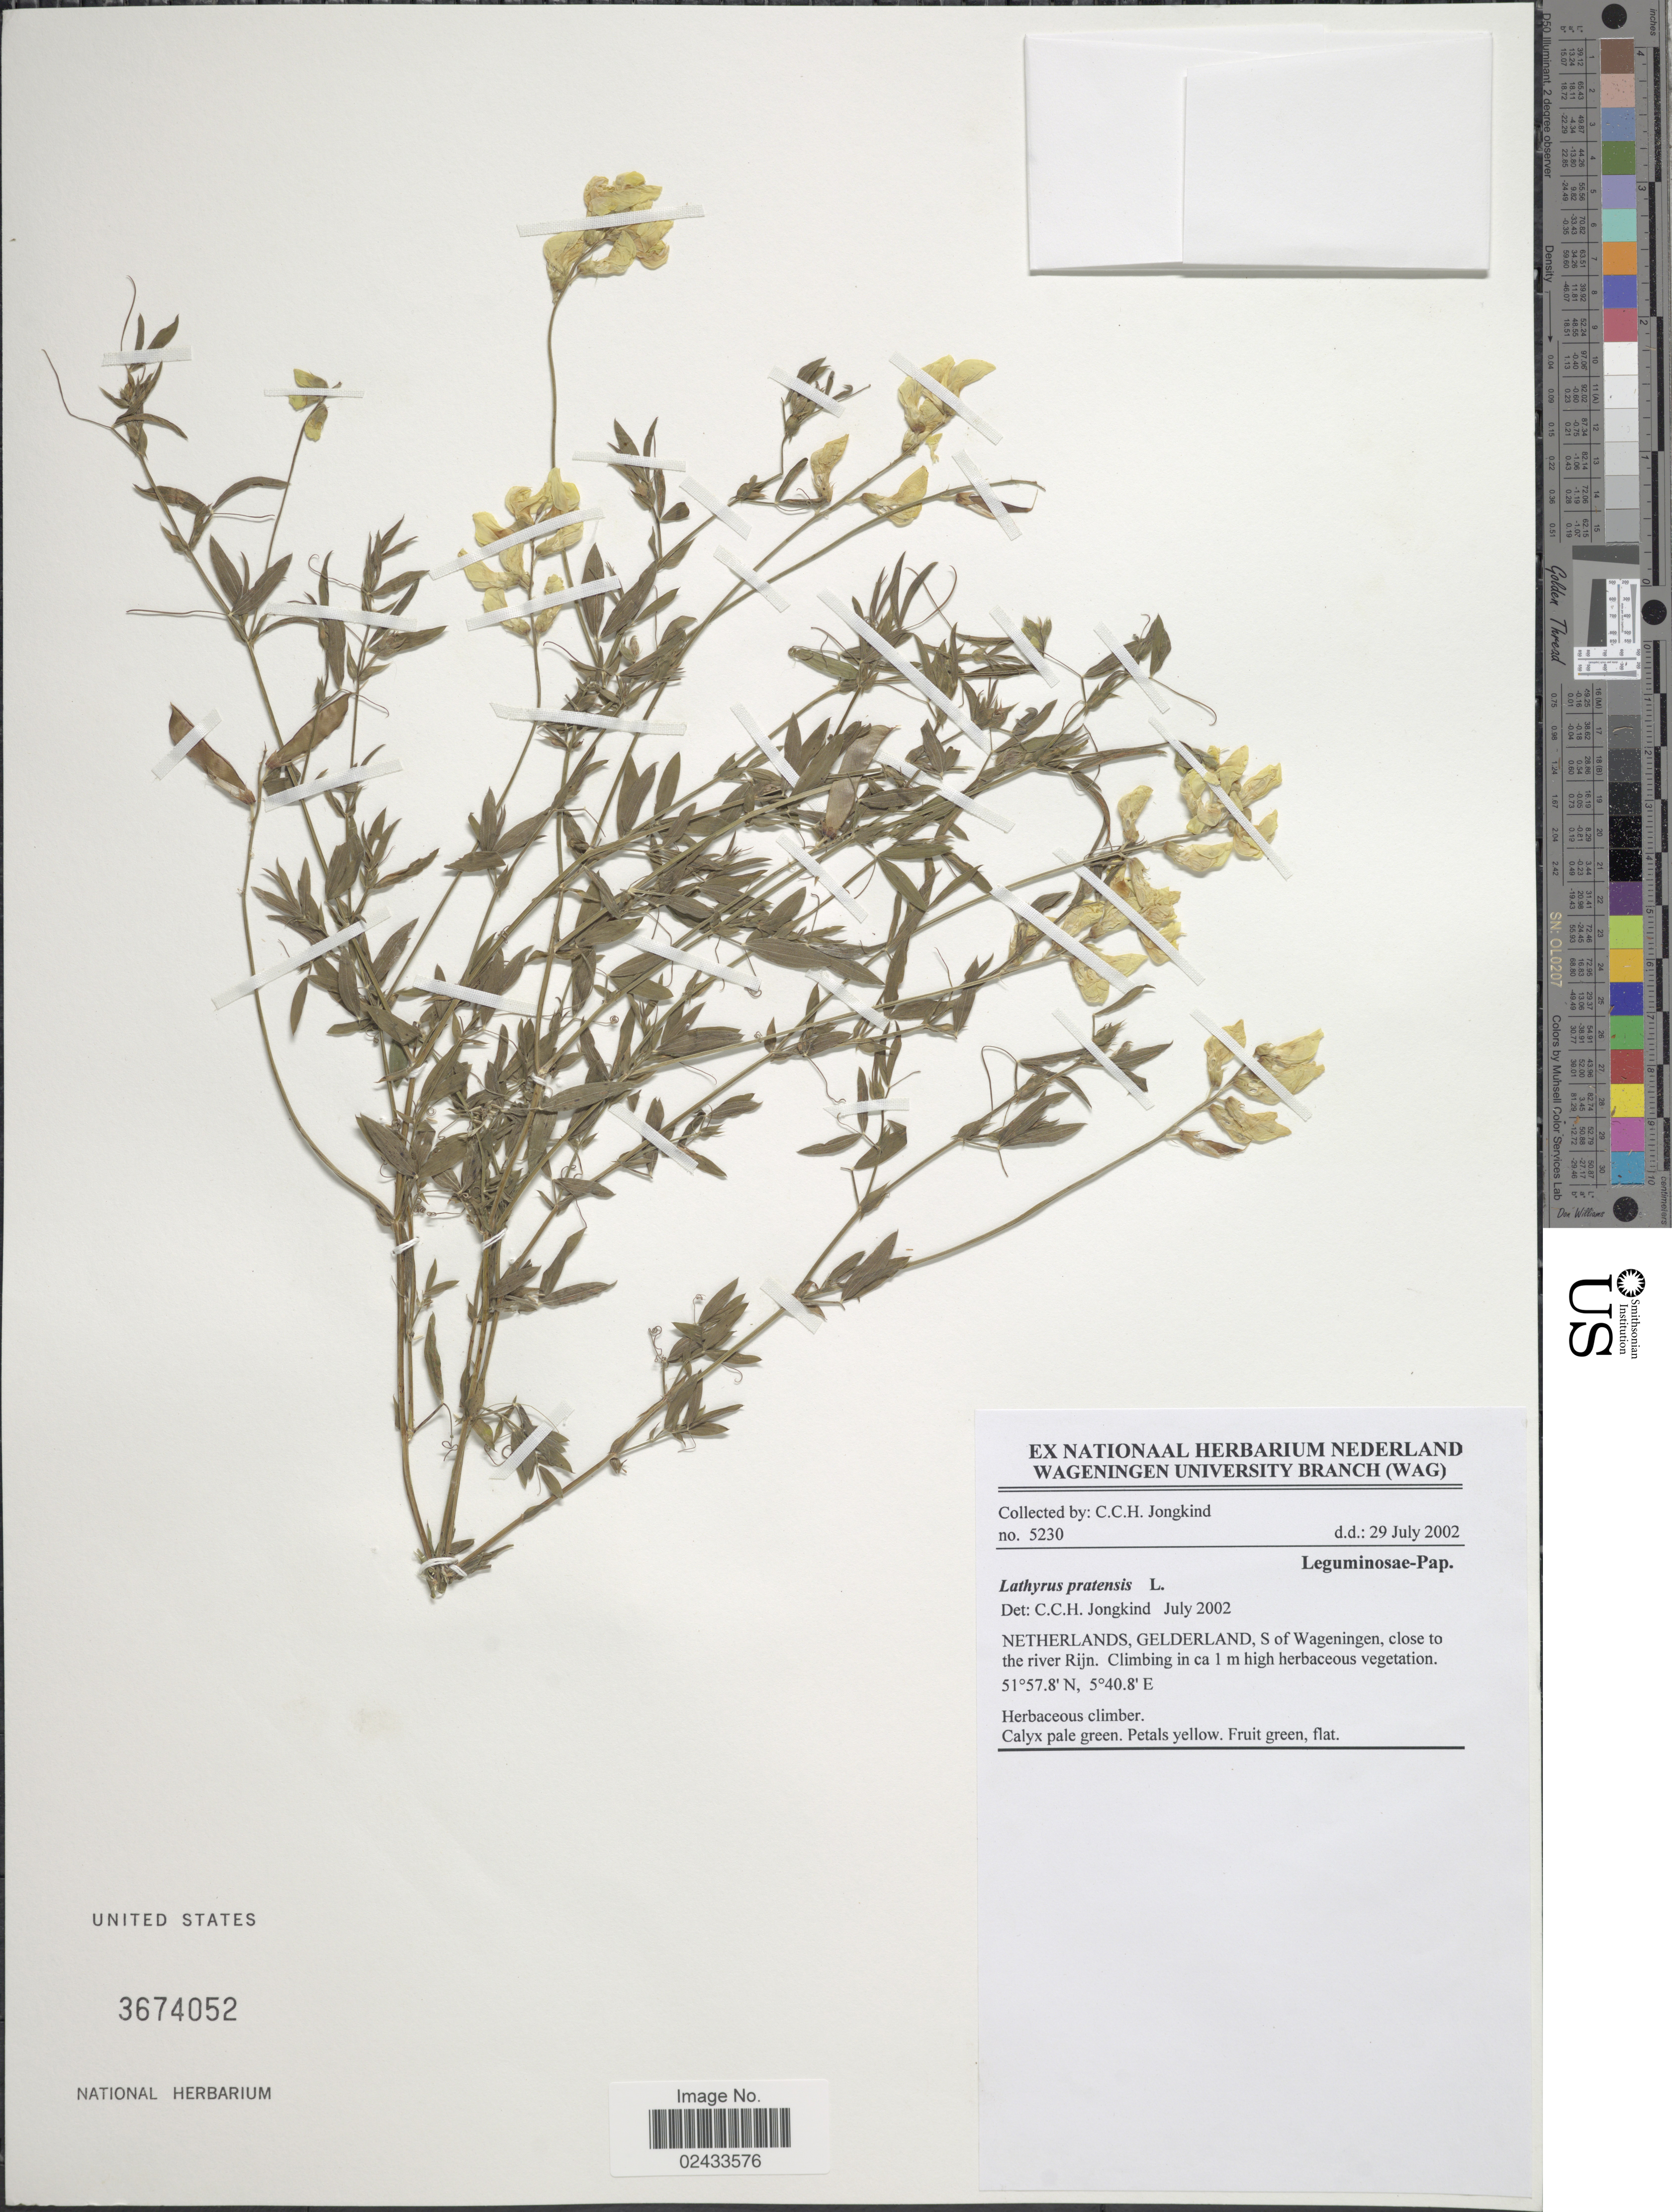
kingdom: Plantae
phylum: Tracheophyta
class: Magnoliopsida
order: Fabales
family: Fabaceae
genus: Lathyrus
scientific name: Lathyrus pratensis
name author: L.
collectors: C. C. Jongkind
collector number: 5230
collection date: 2002-07-29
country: Netherlands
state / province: Gelderland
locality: Netherlands, Gelderland, S of Wageningen, close to the river Rijn.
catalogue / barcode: US 3674052